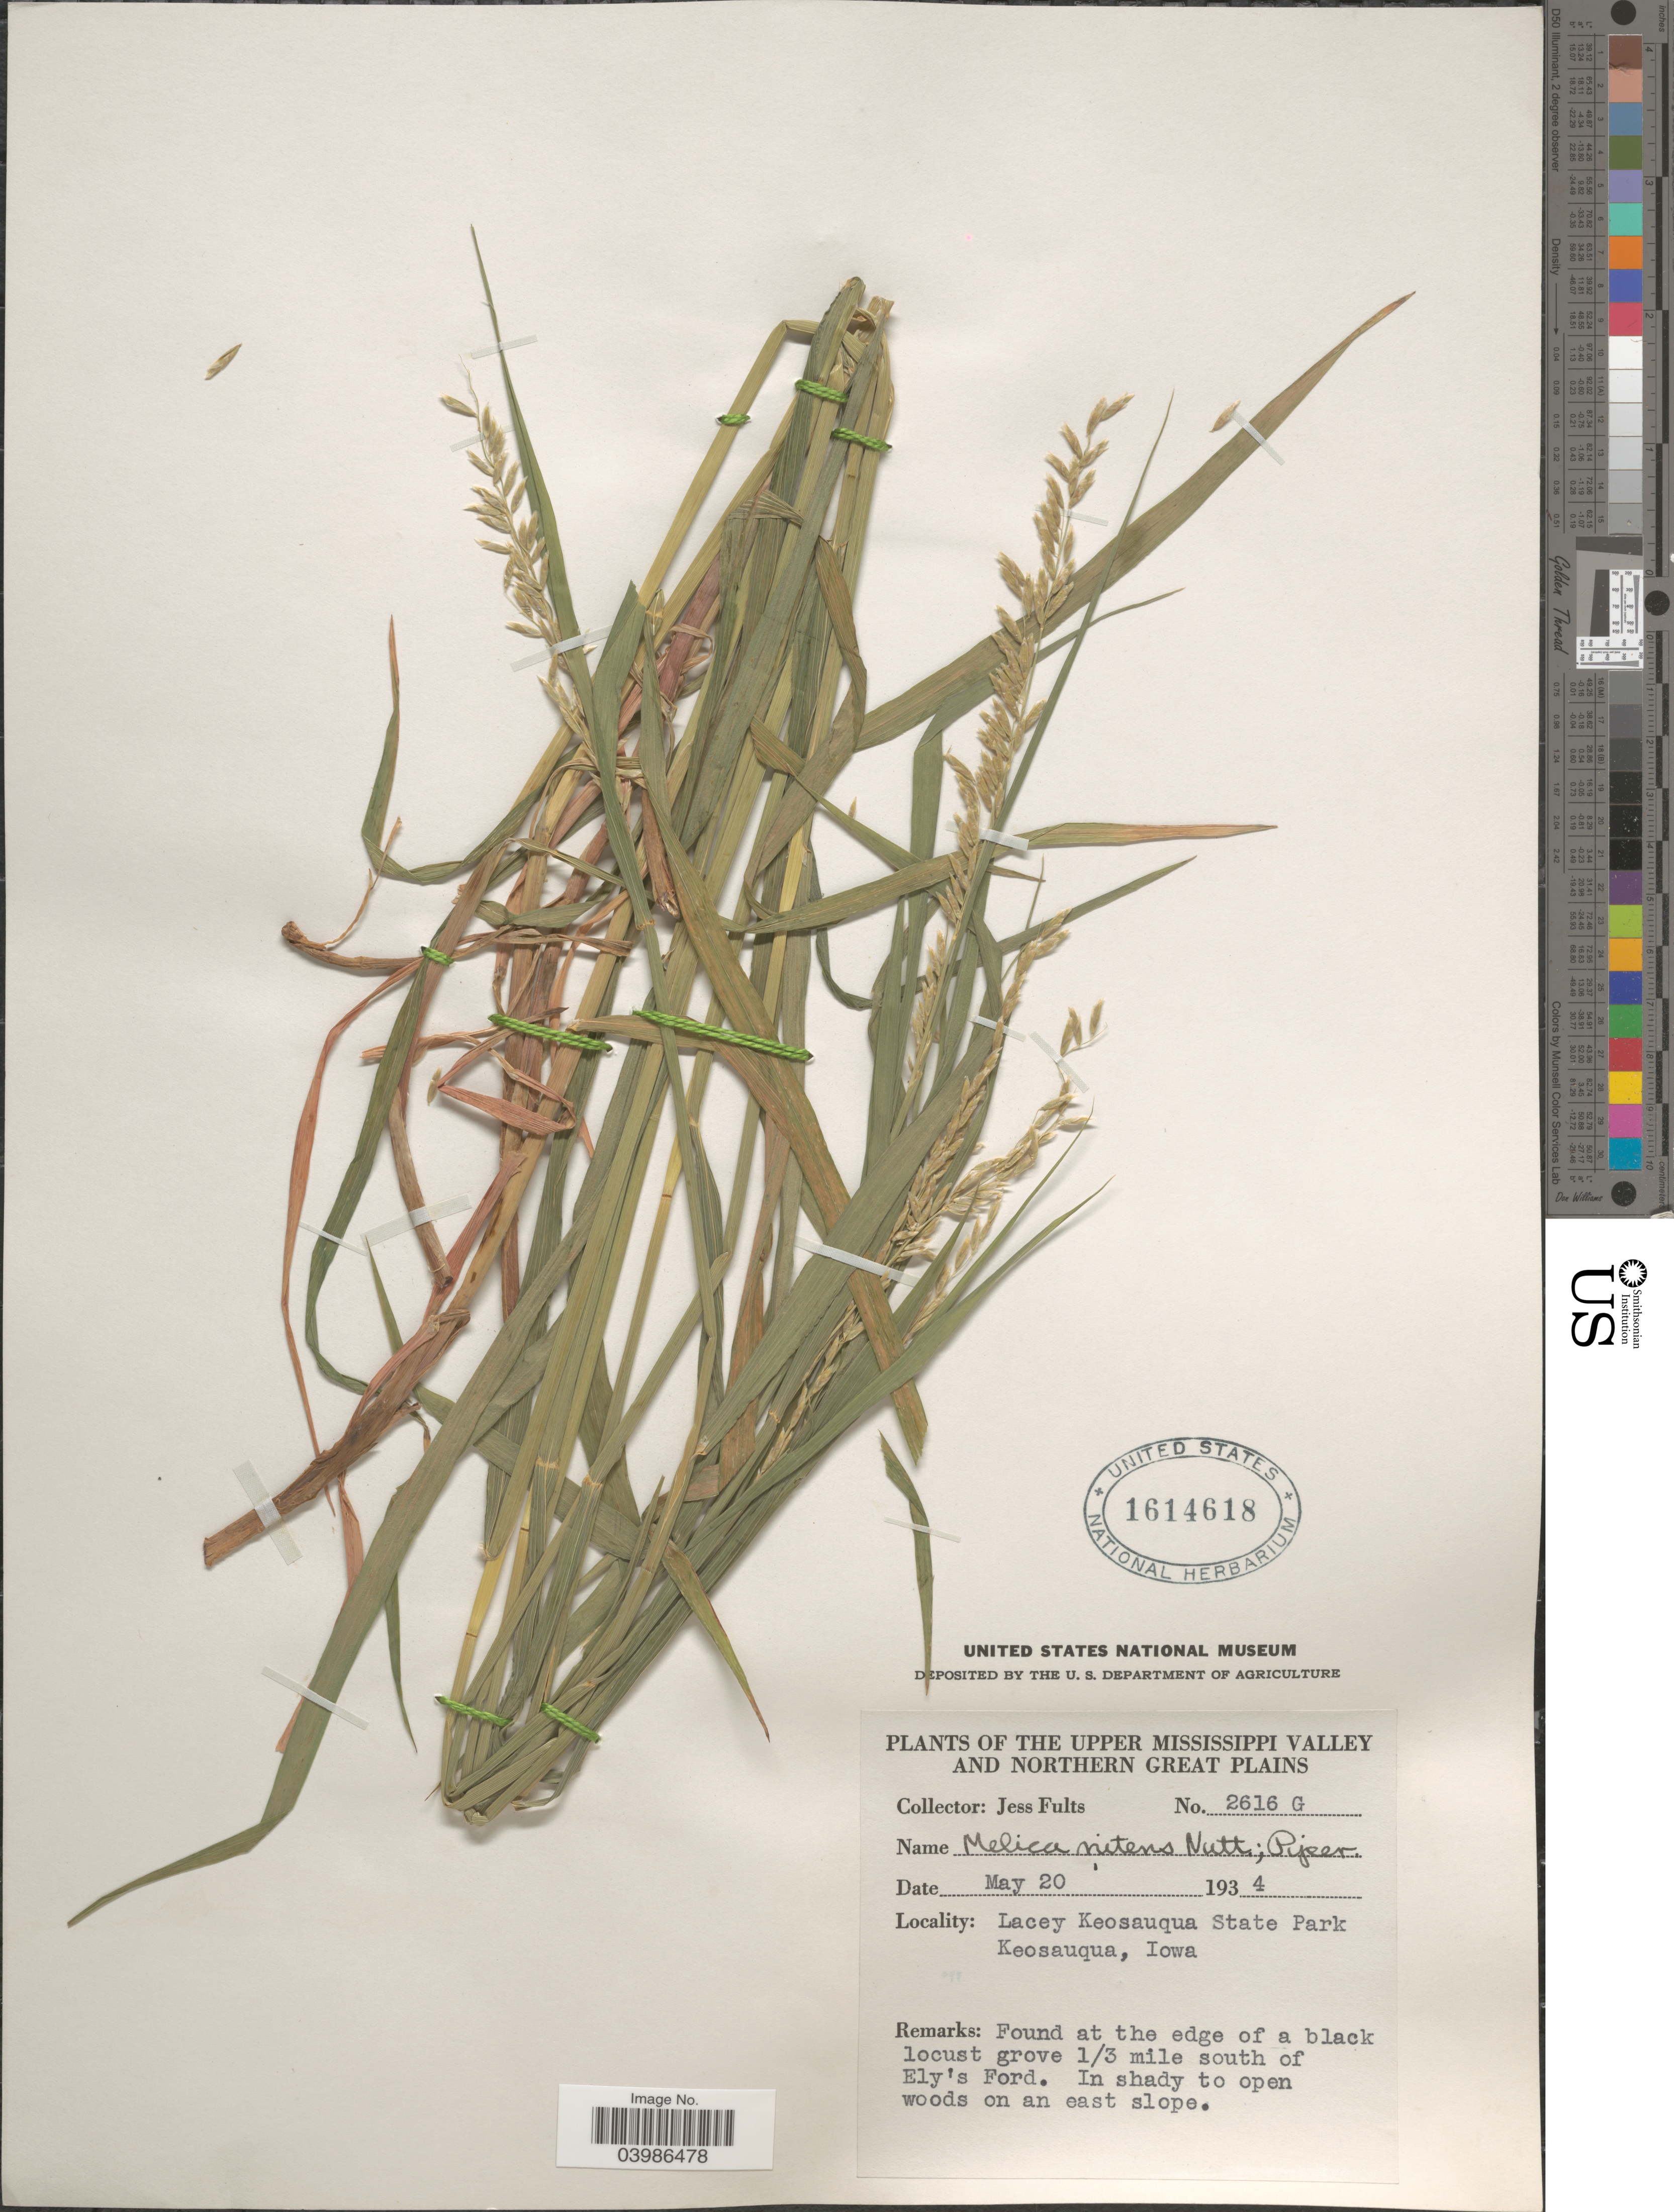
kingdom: Plantae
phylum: Tracheophyta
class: Liliopsida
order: Poales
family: Poaceae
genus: Melica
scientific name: Melica nitens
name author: (Scribn.) Nutt. ex Piper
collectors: J. Fults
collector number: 2616G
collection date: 1934-05-20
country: United States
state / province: Iowa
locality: Upper Mississippi Valley and Northern Great Plains. Lacey Keosauqua State Park. Keosauqua. Found at the edge of a black locust grove 1/3 mile south of Ely's Ford. In shady to open woods on an east slope.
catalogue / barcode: US 1614618